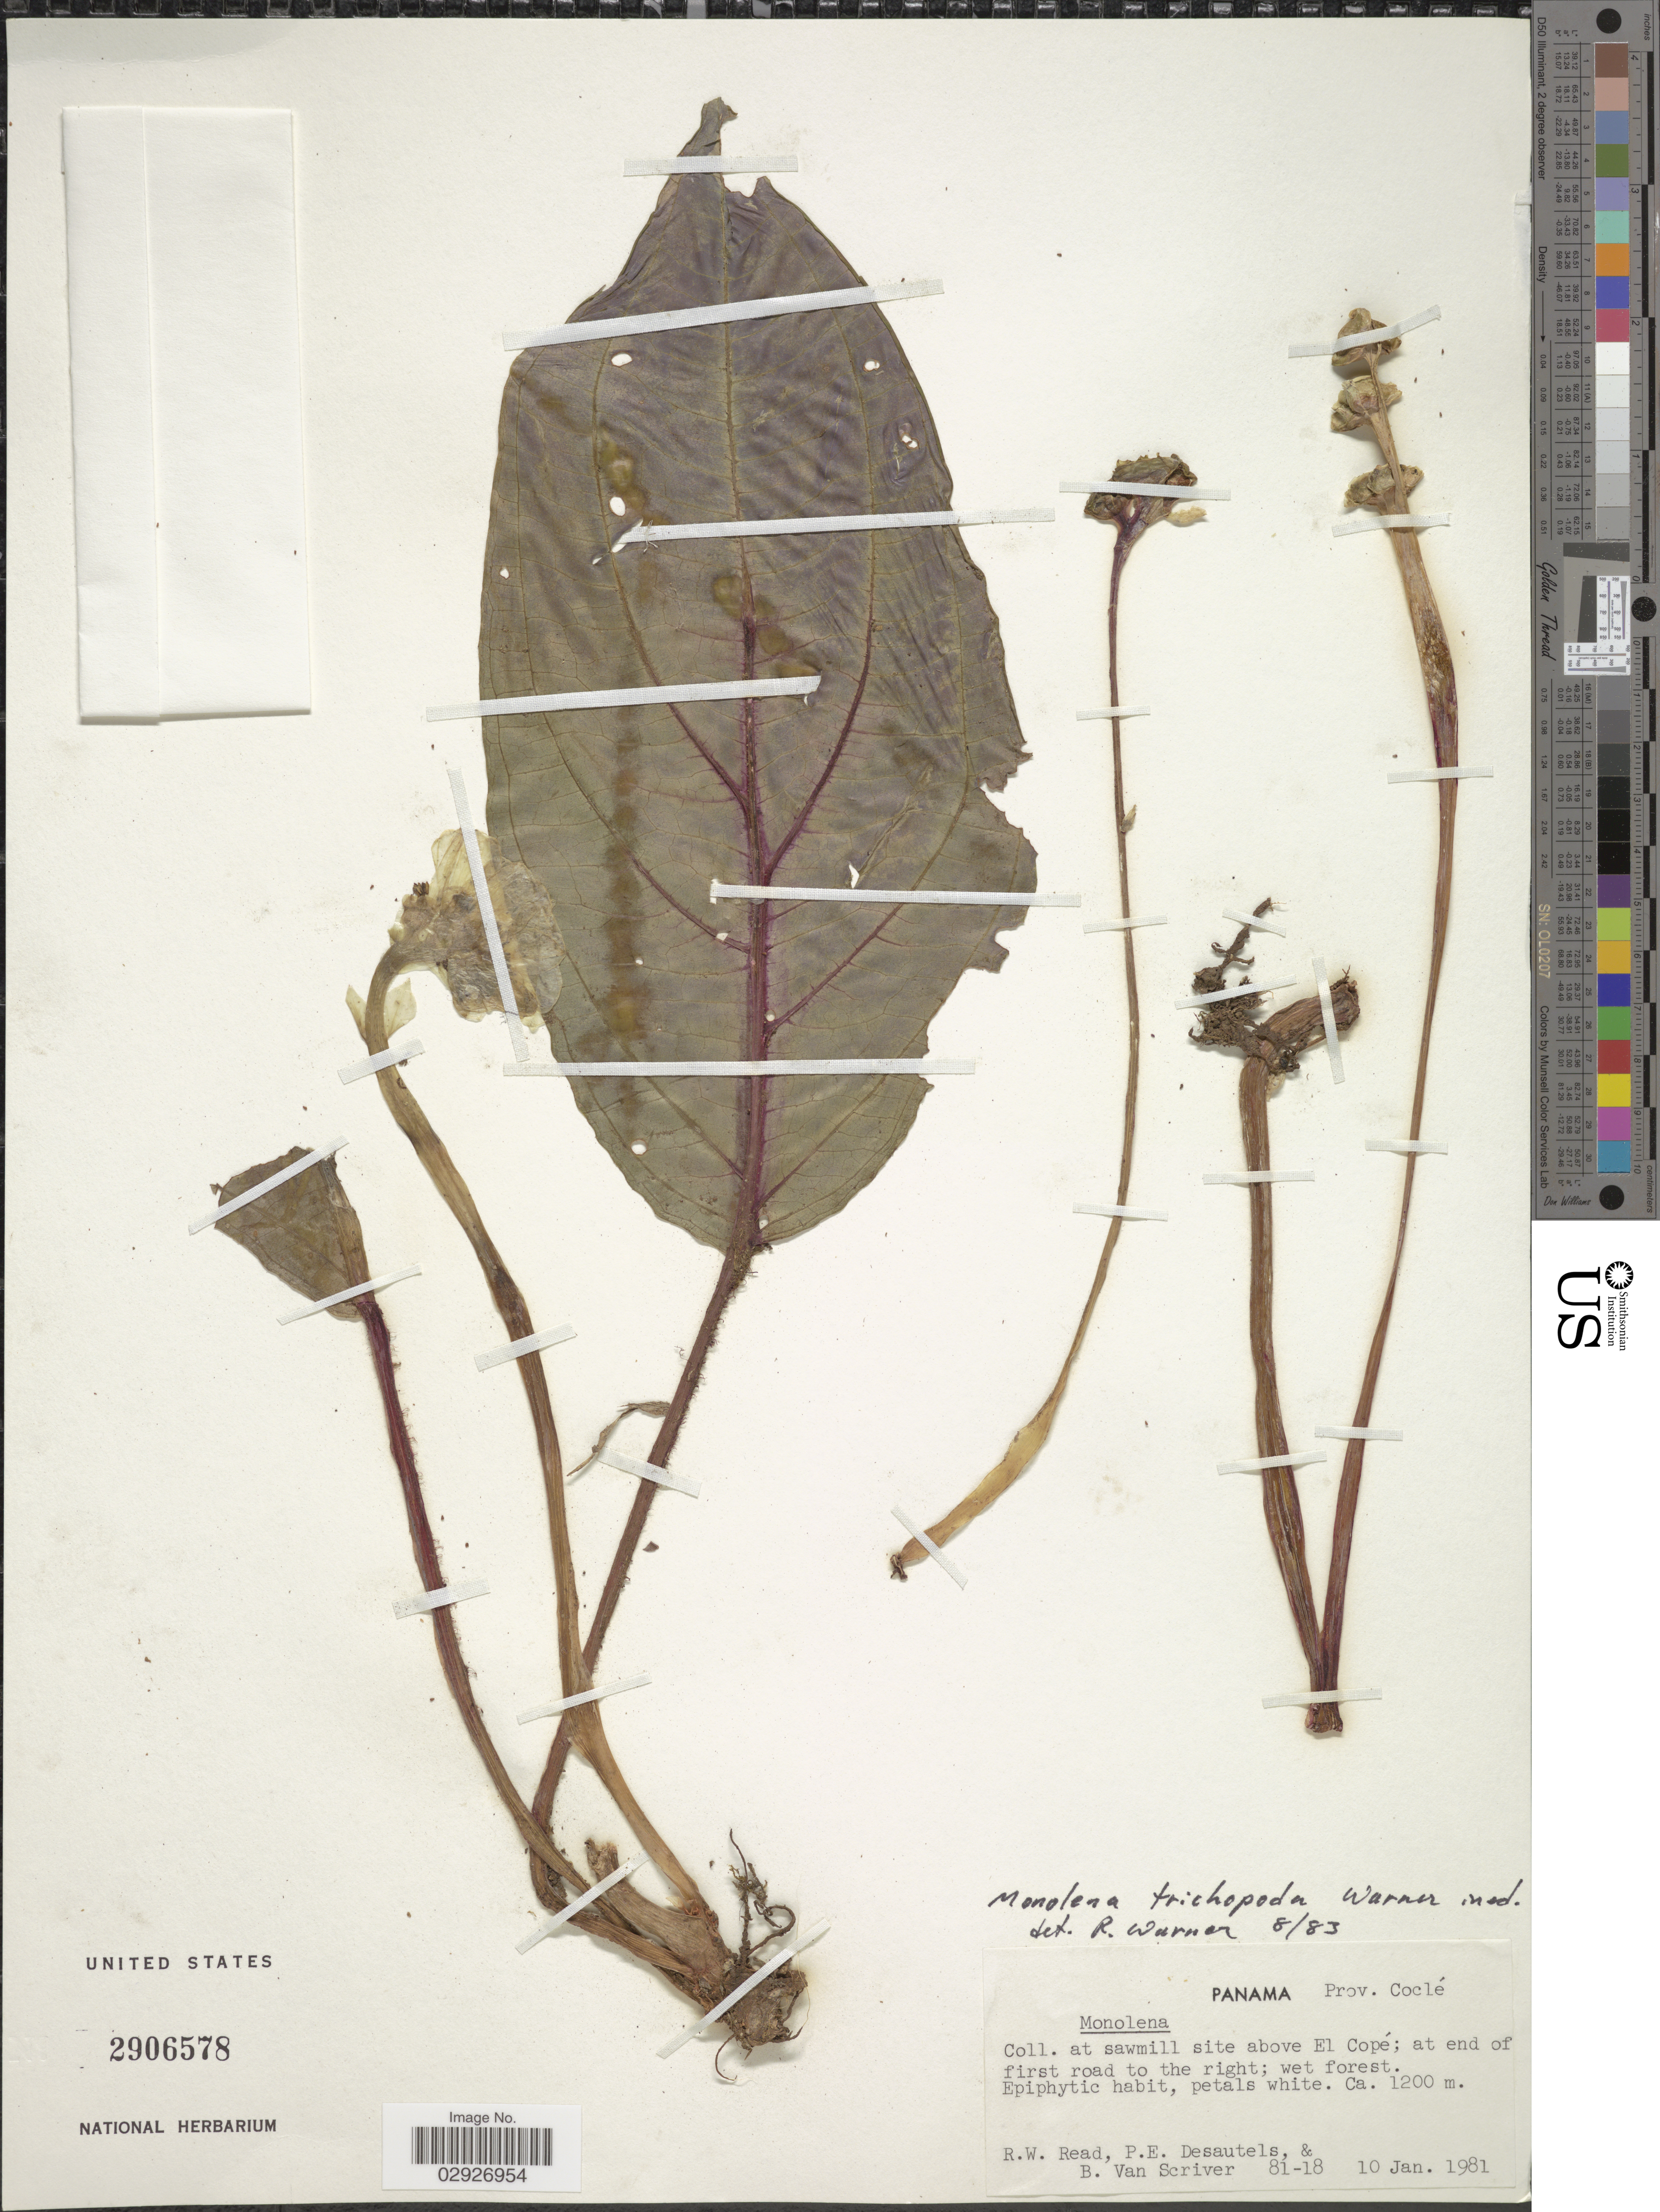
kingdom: Plantae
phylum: Tracheophyta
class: Magnoliopsida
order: Myrtales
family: Melastomataceae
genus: Monolena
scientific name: Monolena trichopoda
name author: Warner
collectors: R. W. Read, P. Desautels & B. Van Scriver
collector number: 81-18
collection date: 1981-01-10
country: Panama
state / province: Coclé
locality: Prov. Coclé. Coll. at sawmill site above El Copé; at end of first road to the right.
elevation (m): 1200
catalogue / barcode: US 2906578